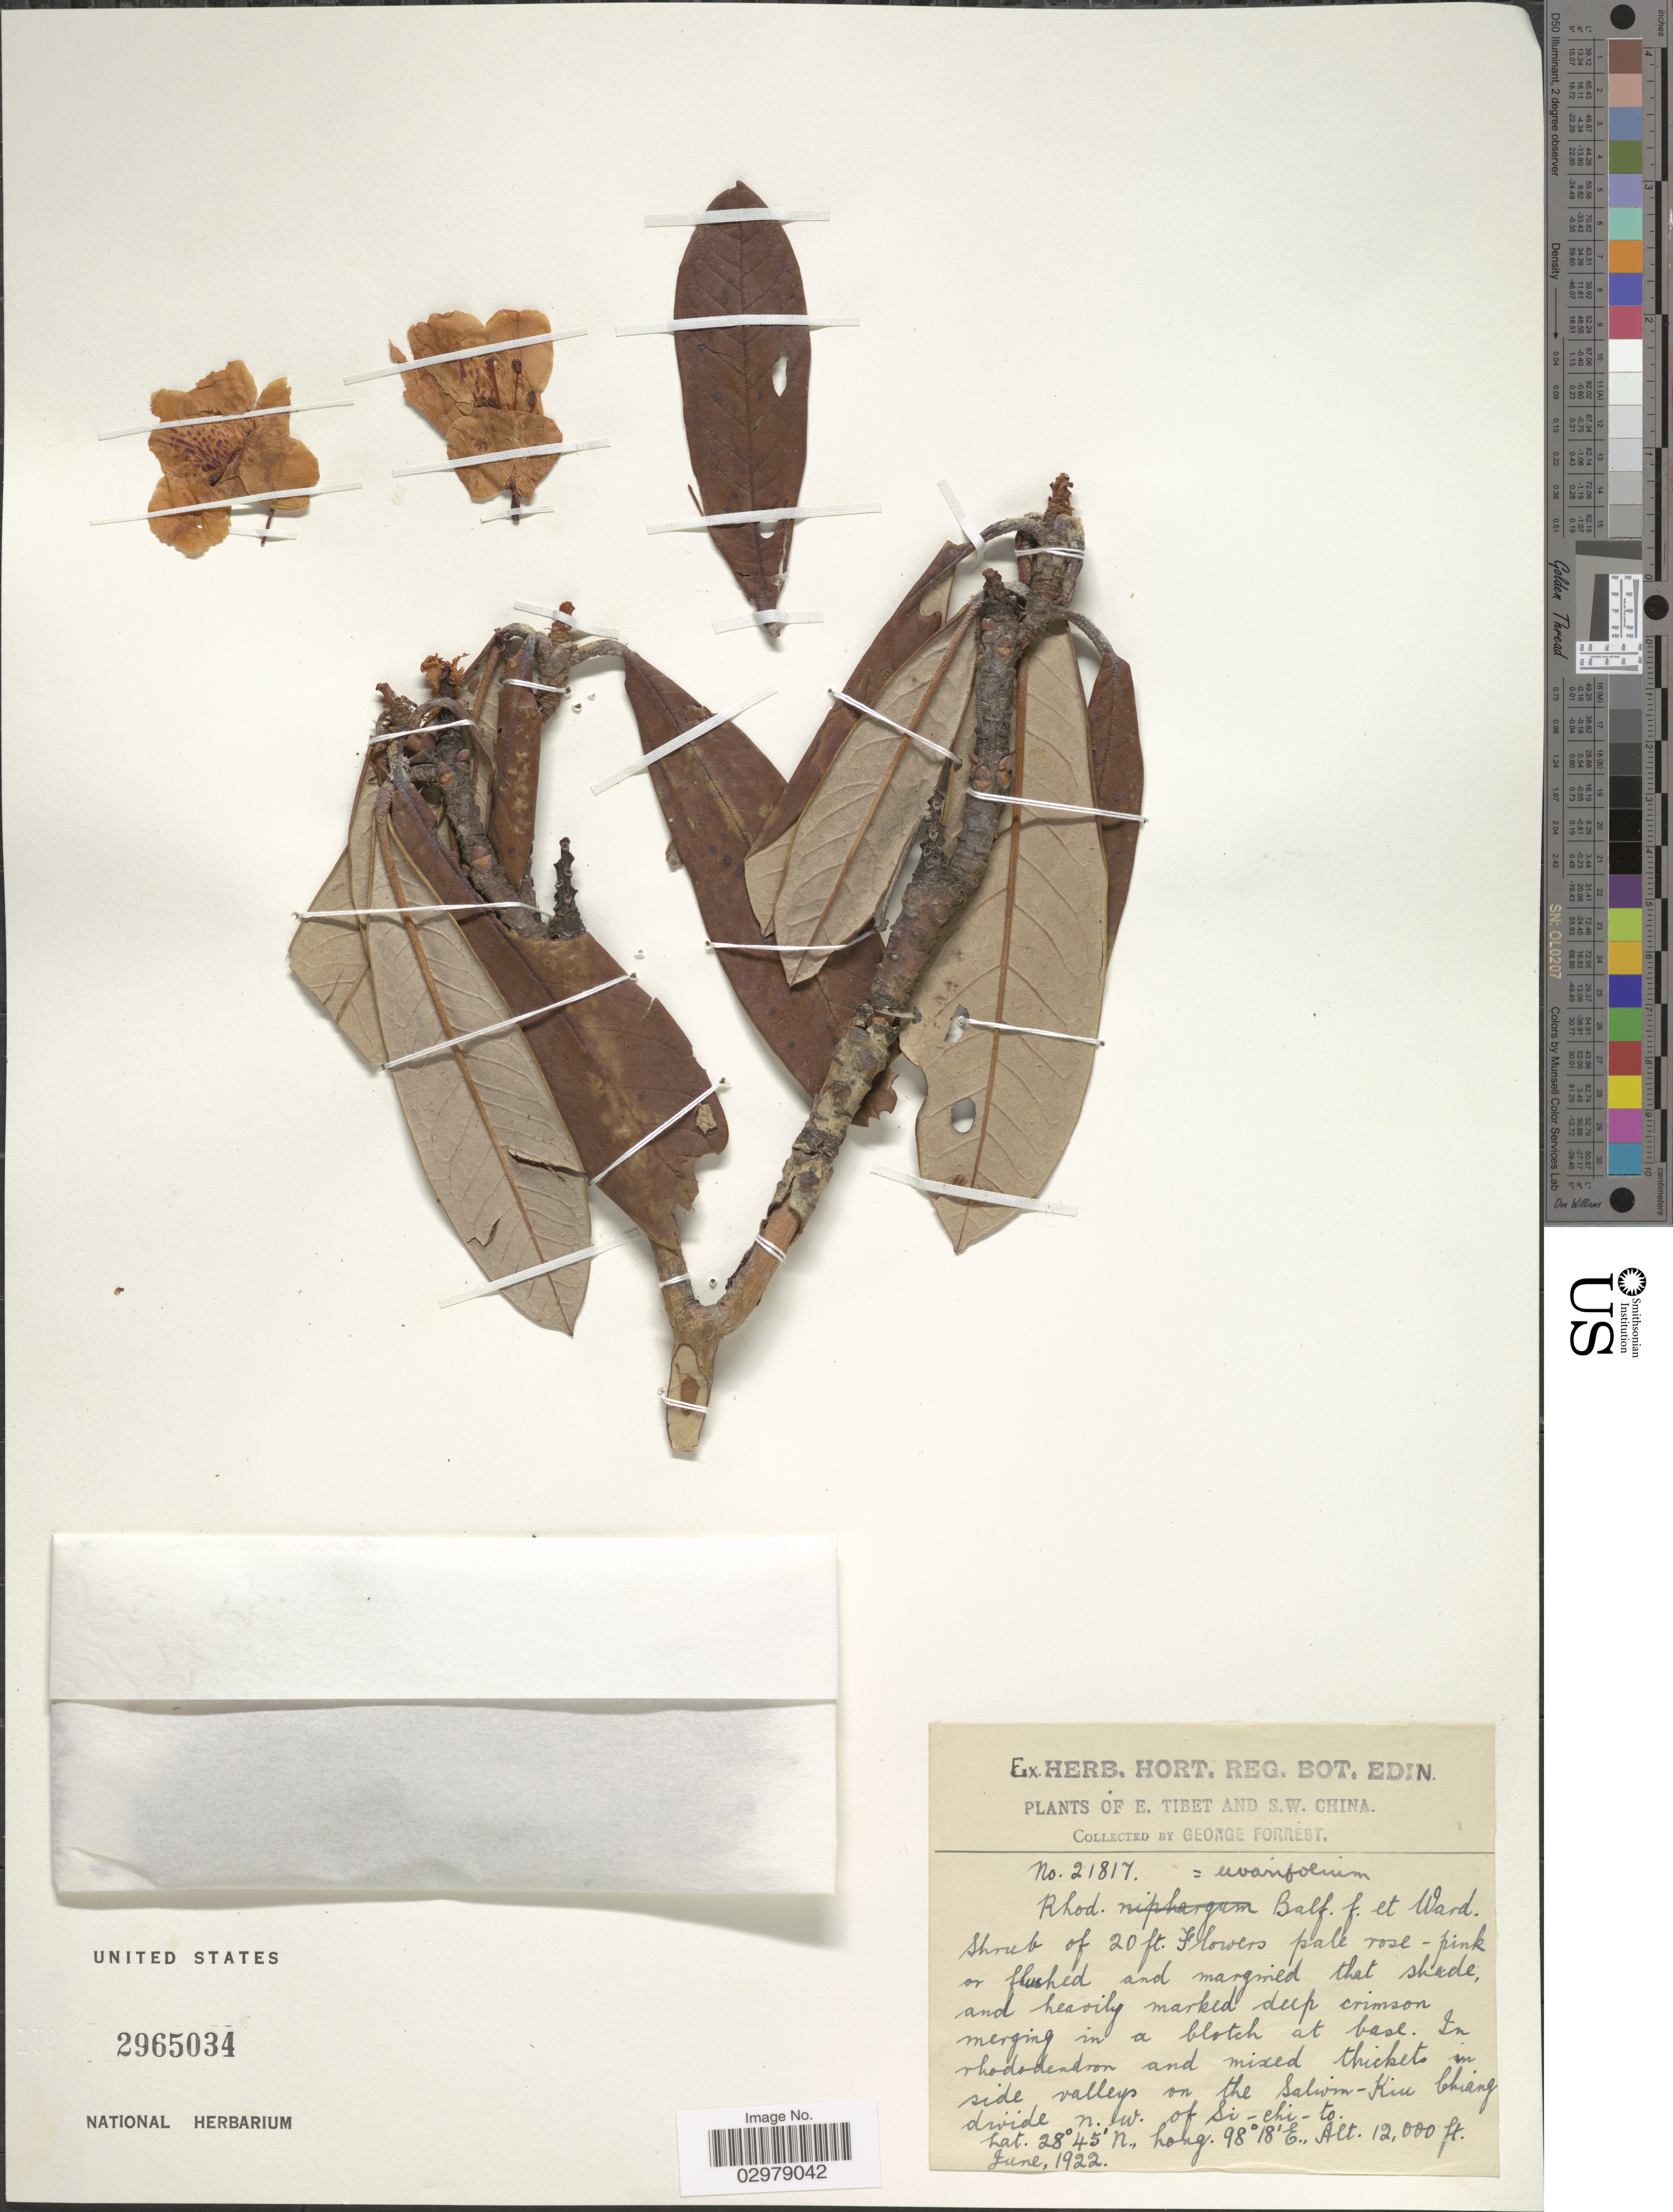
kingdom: Plantae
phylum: Tracheophyta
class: Magnoliopsida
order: Ericales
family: Ericaceae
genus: Rhododendron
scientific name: Rhododendron uvarifolium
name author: Diels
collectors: G. Forrest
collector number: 21817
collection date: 1922-06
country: China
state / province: Xizang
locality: E. Tibet and S.W. China. In rhododendron and mixed thickets in side valleys on the Salwin-Kine Chiang divide N.W. of Si-Chi-to.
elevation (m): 3658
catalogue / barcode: US 2965034